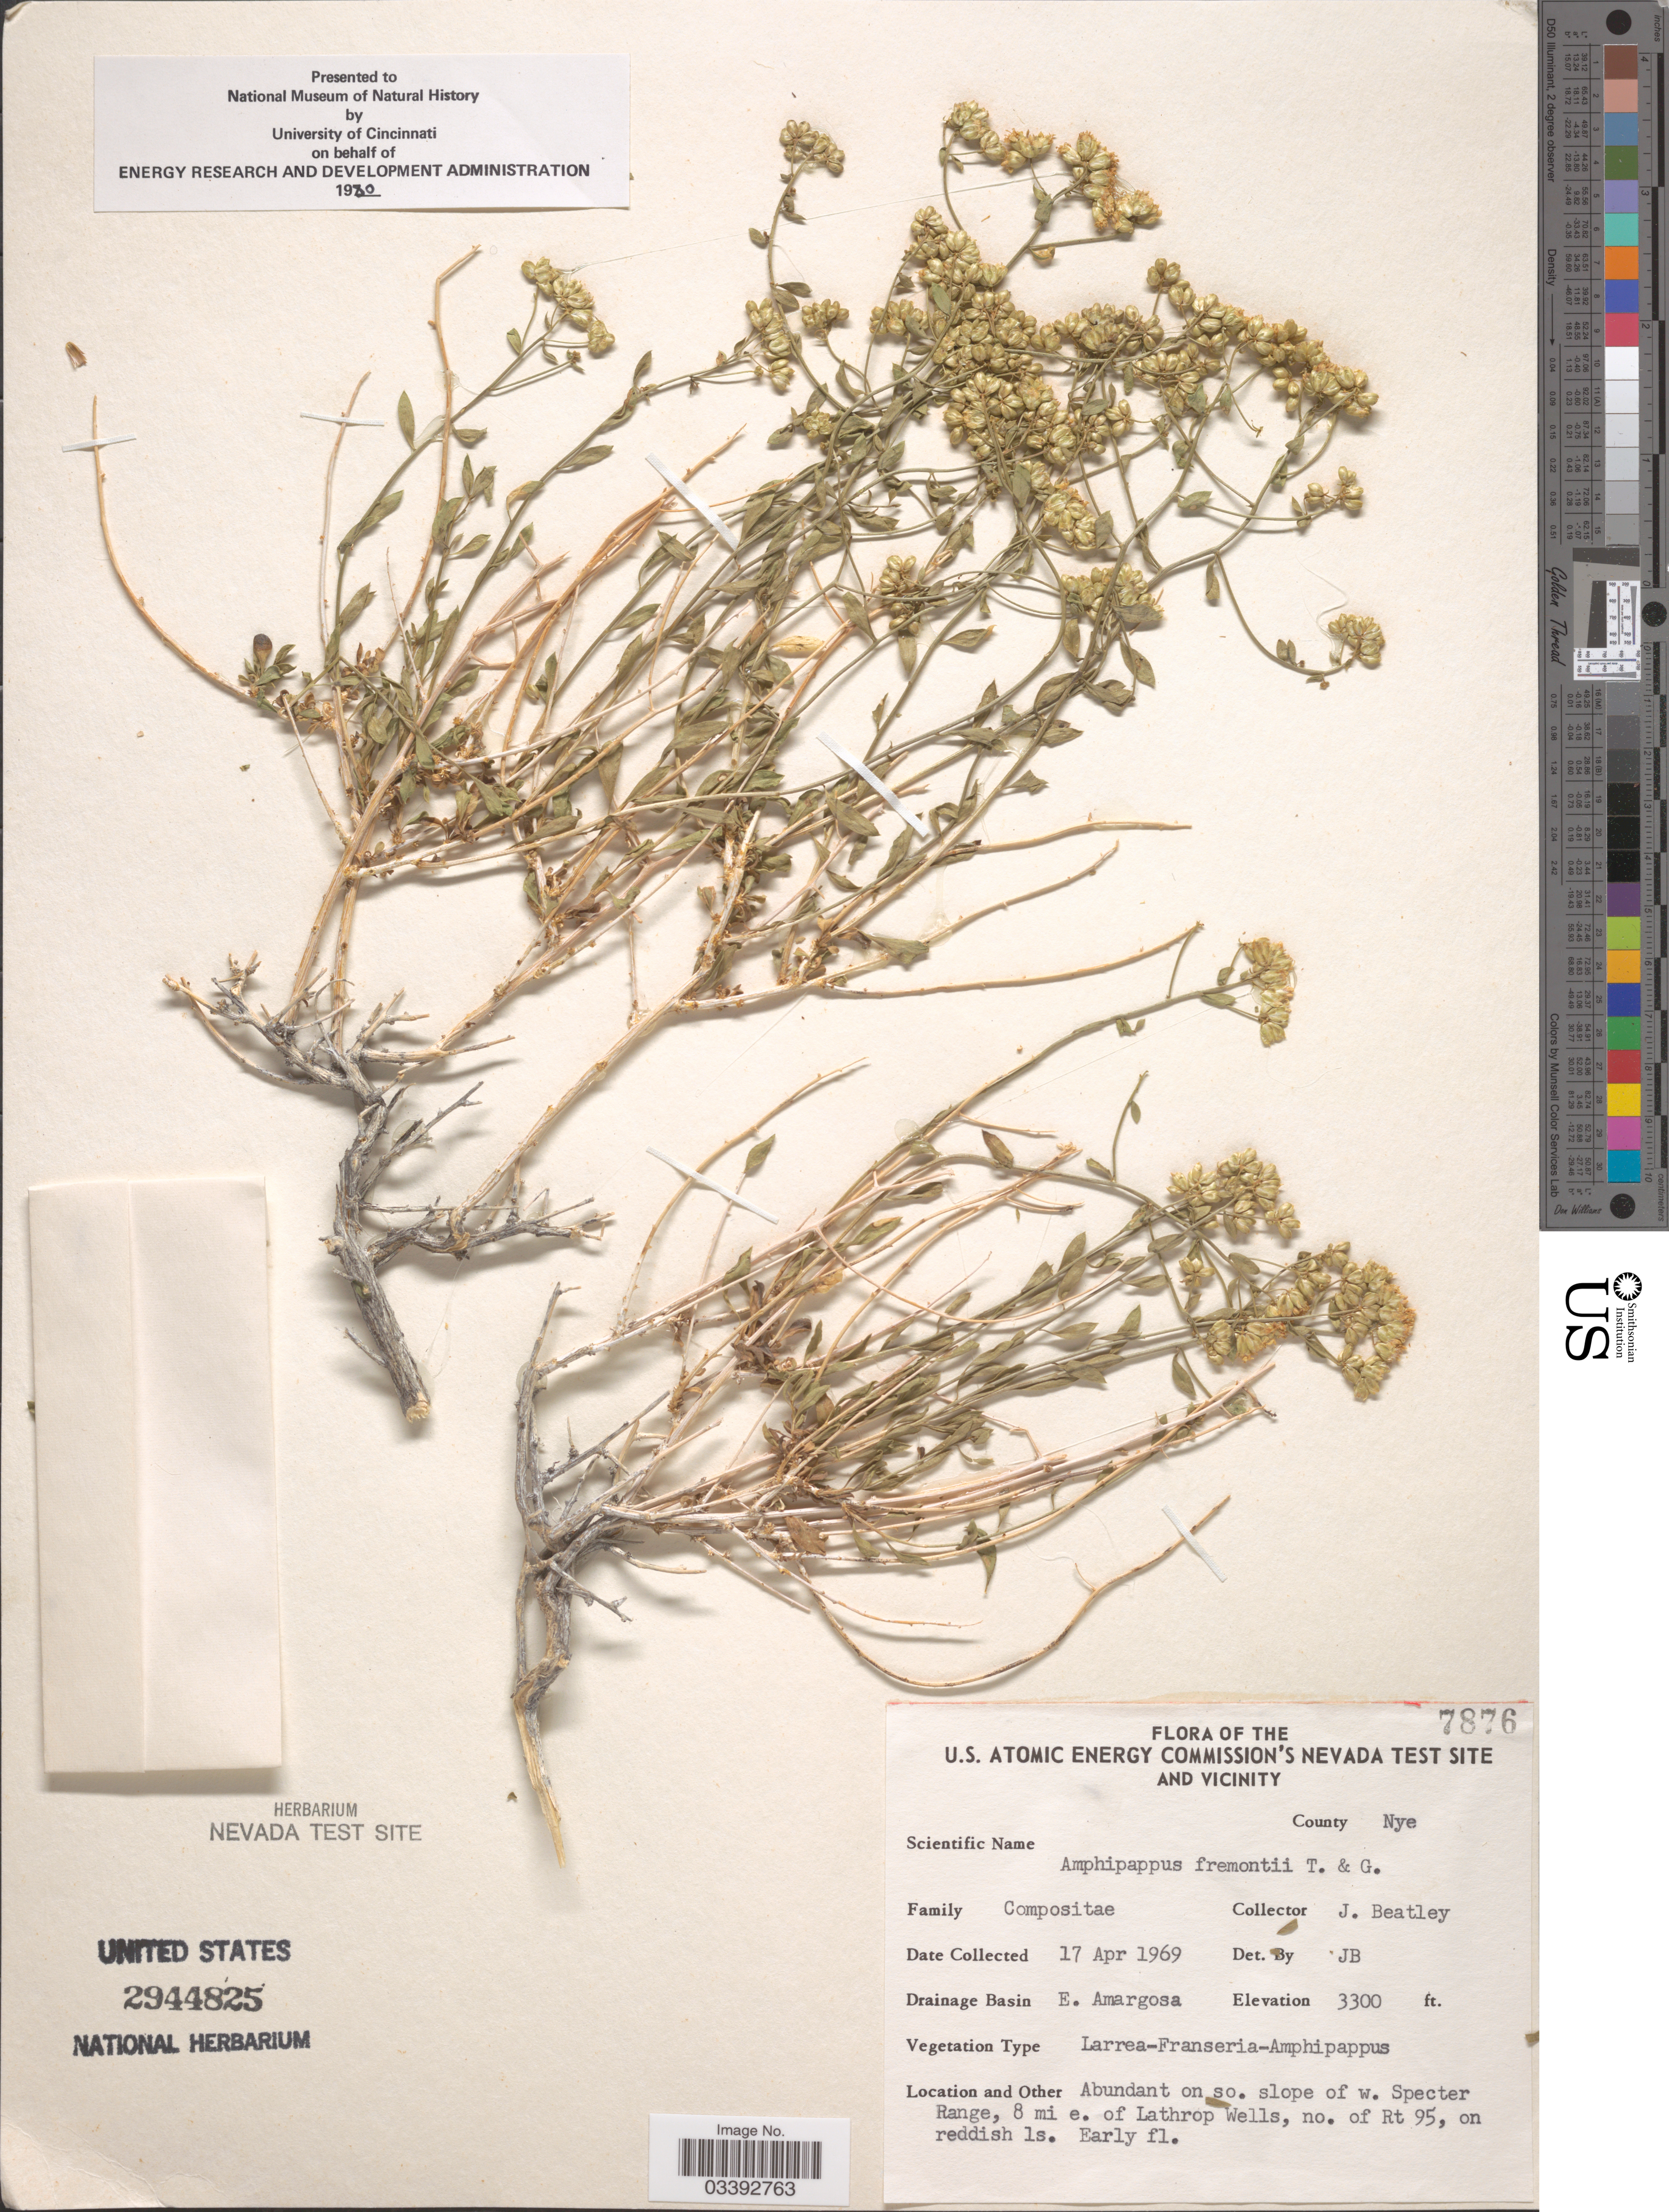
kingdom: Plantae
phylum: Tracheophyta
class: Magnoliopsida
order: Asterales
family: Asteraceae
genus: Amphipappus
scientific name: Amphipappus fremontii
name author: Torr. & A. Gray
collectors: J. C. Beatley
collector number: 7876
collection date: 1969-04-17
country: United States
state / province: Nevada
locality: U.S. Atomic Commission's Nevada Test Site and Vicinity. County Nye. Drainage Basin E. Amargosa. Abundant on so. slope of w. Specter Range, 8 mi e. of Lathrop Wells, no. of Rt 95.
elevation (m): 1006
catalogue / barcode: US 2944825